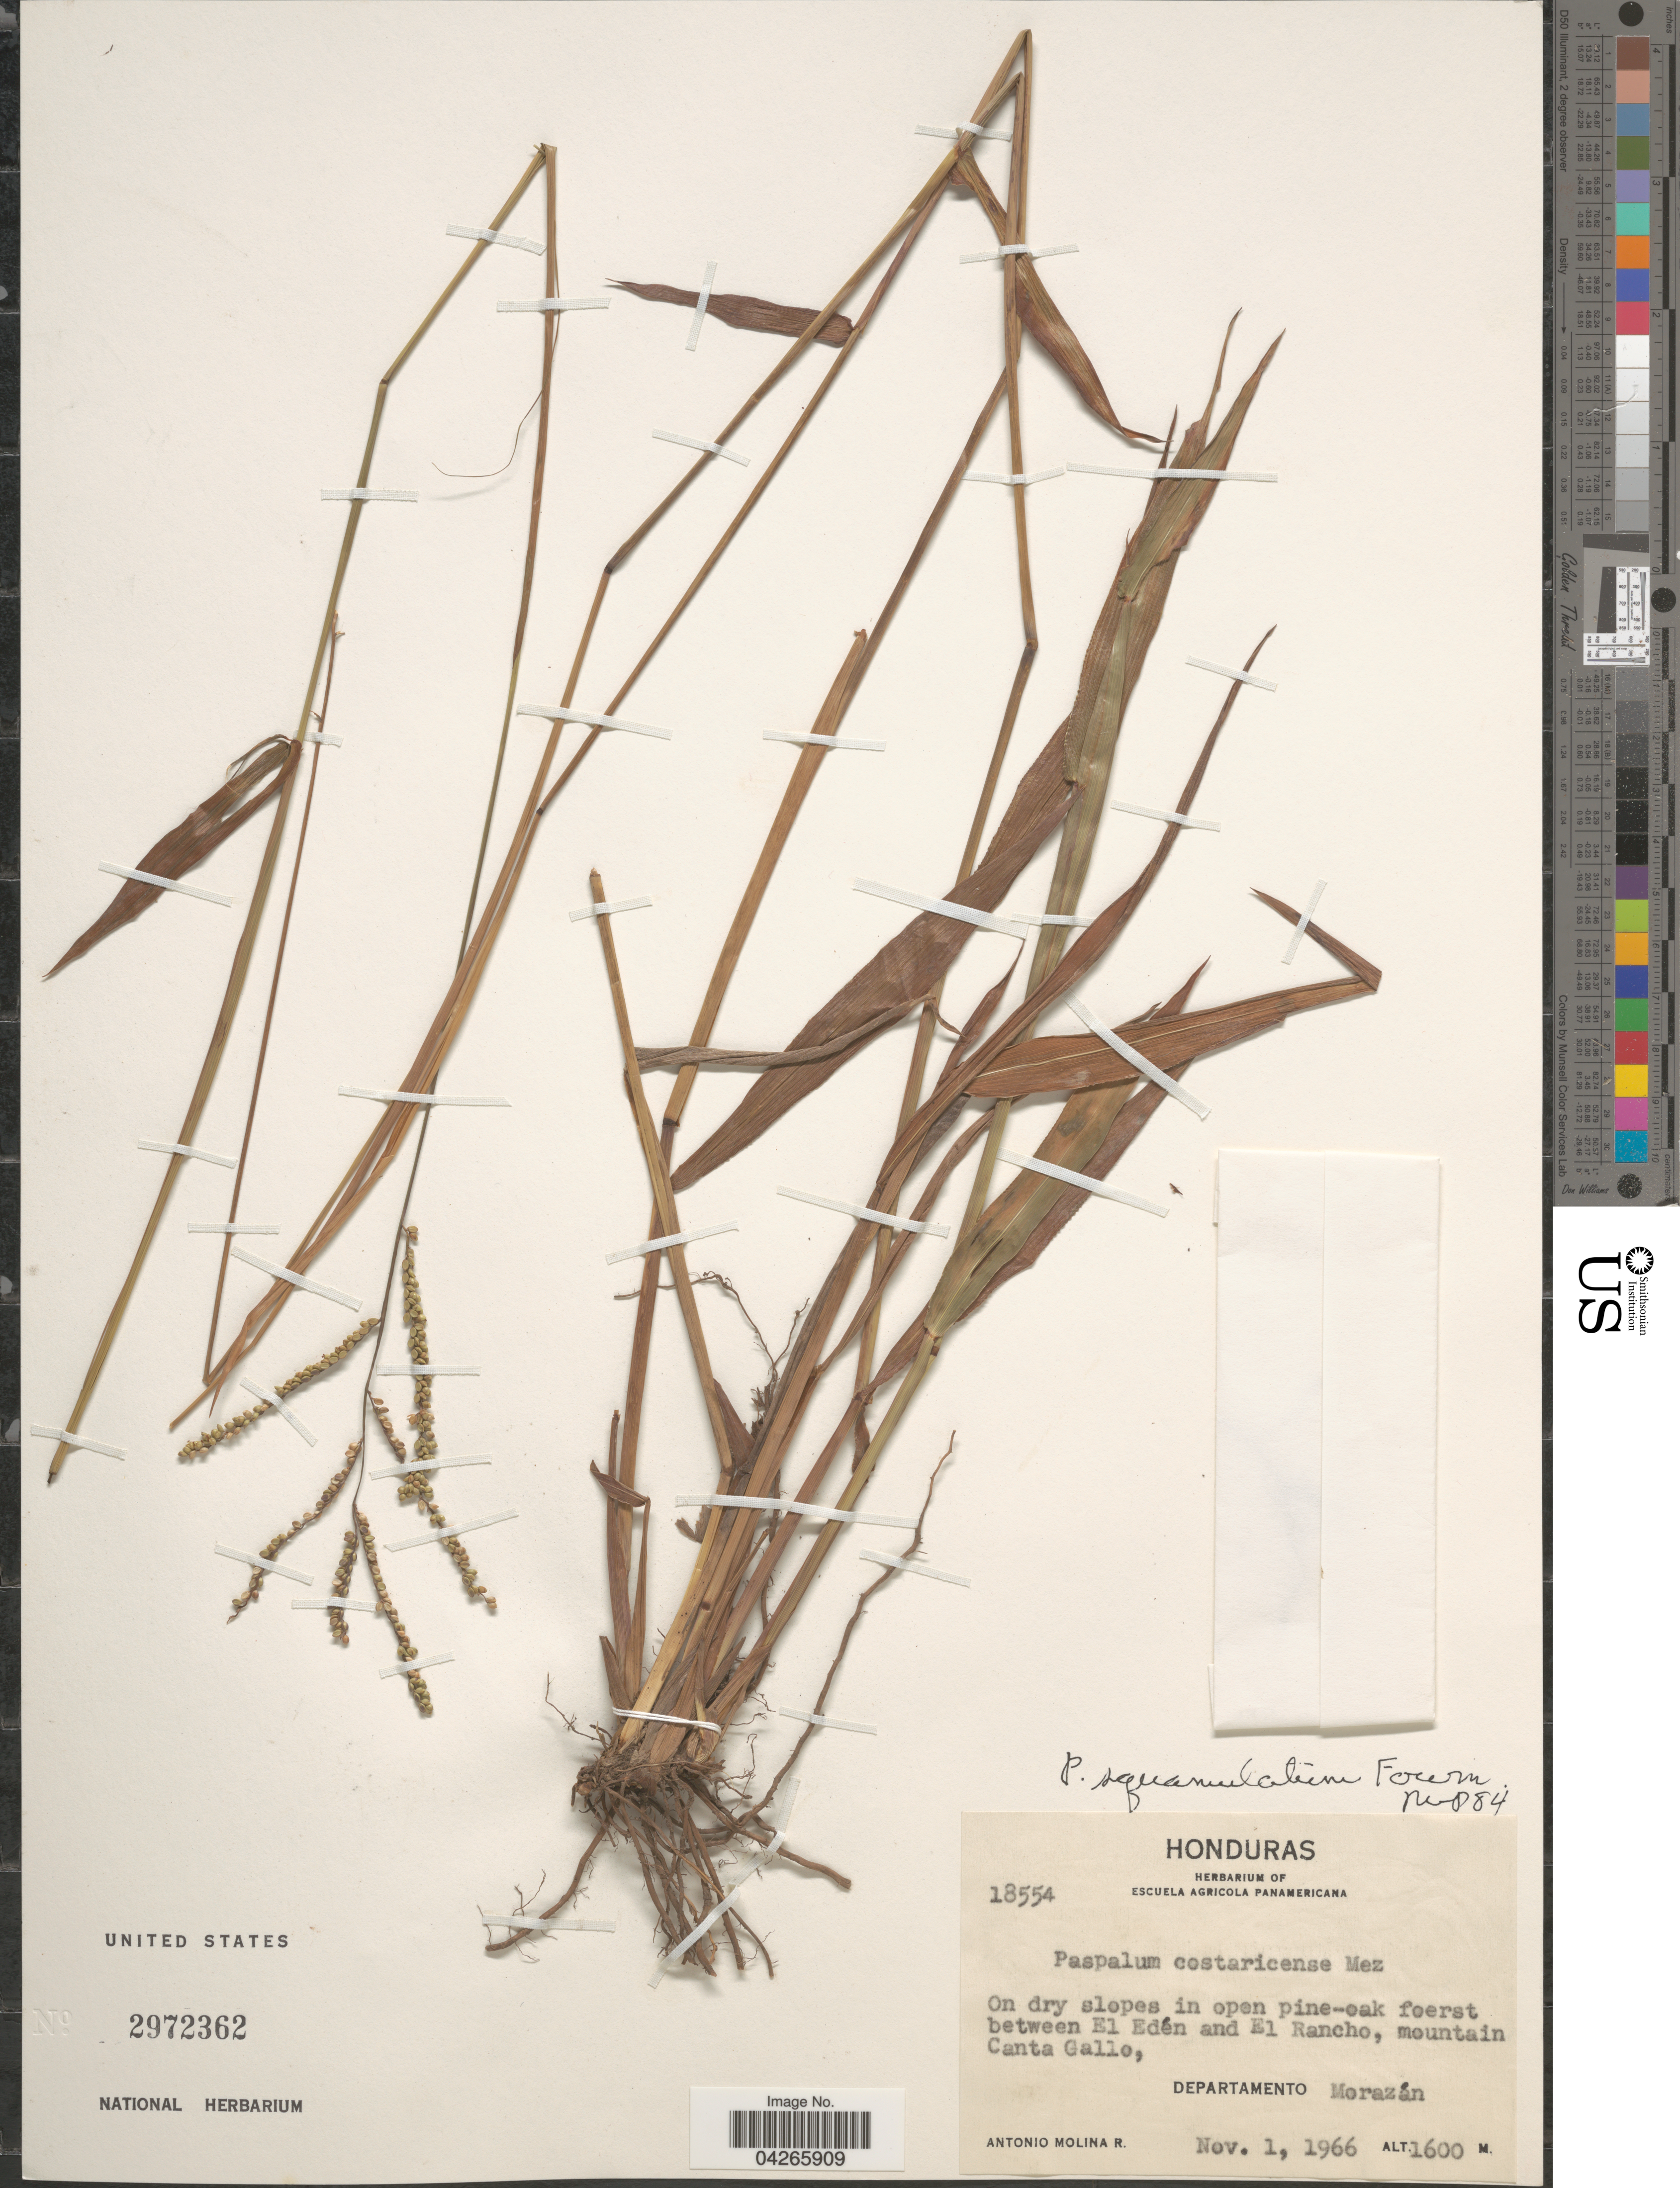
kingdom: Plantae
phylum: Tracheophyta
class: Liliopsida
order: Poales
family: Poaceae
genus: Paspalum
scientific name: Paspalum squamulatum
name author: E. Fourn.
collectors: A. Molina R.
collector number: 18554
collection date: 1966-11-01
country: Honduras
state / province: Fco. Morazán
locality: Between El Edén and El Rancho, mountain Canta Gallo, Departamento Morazán.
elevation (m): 1600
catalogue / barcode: US 2972362